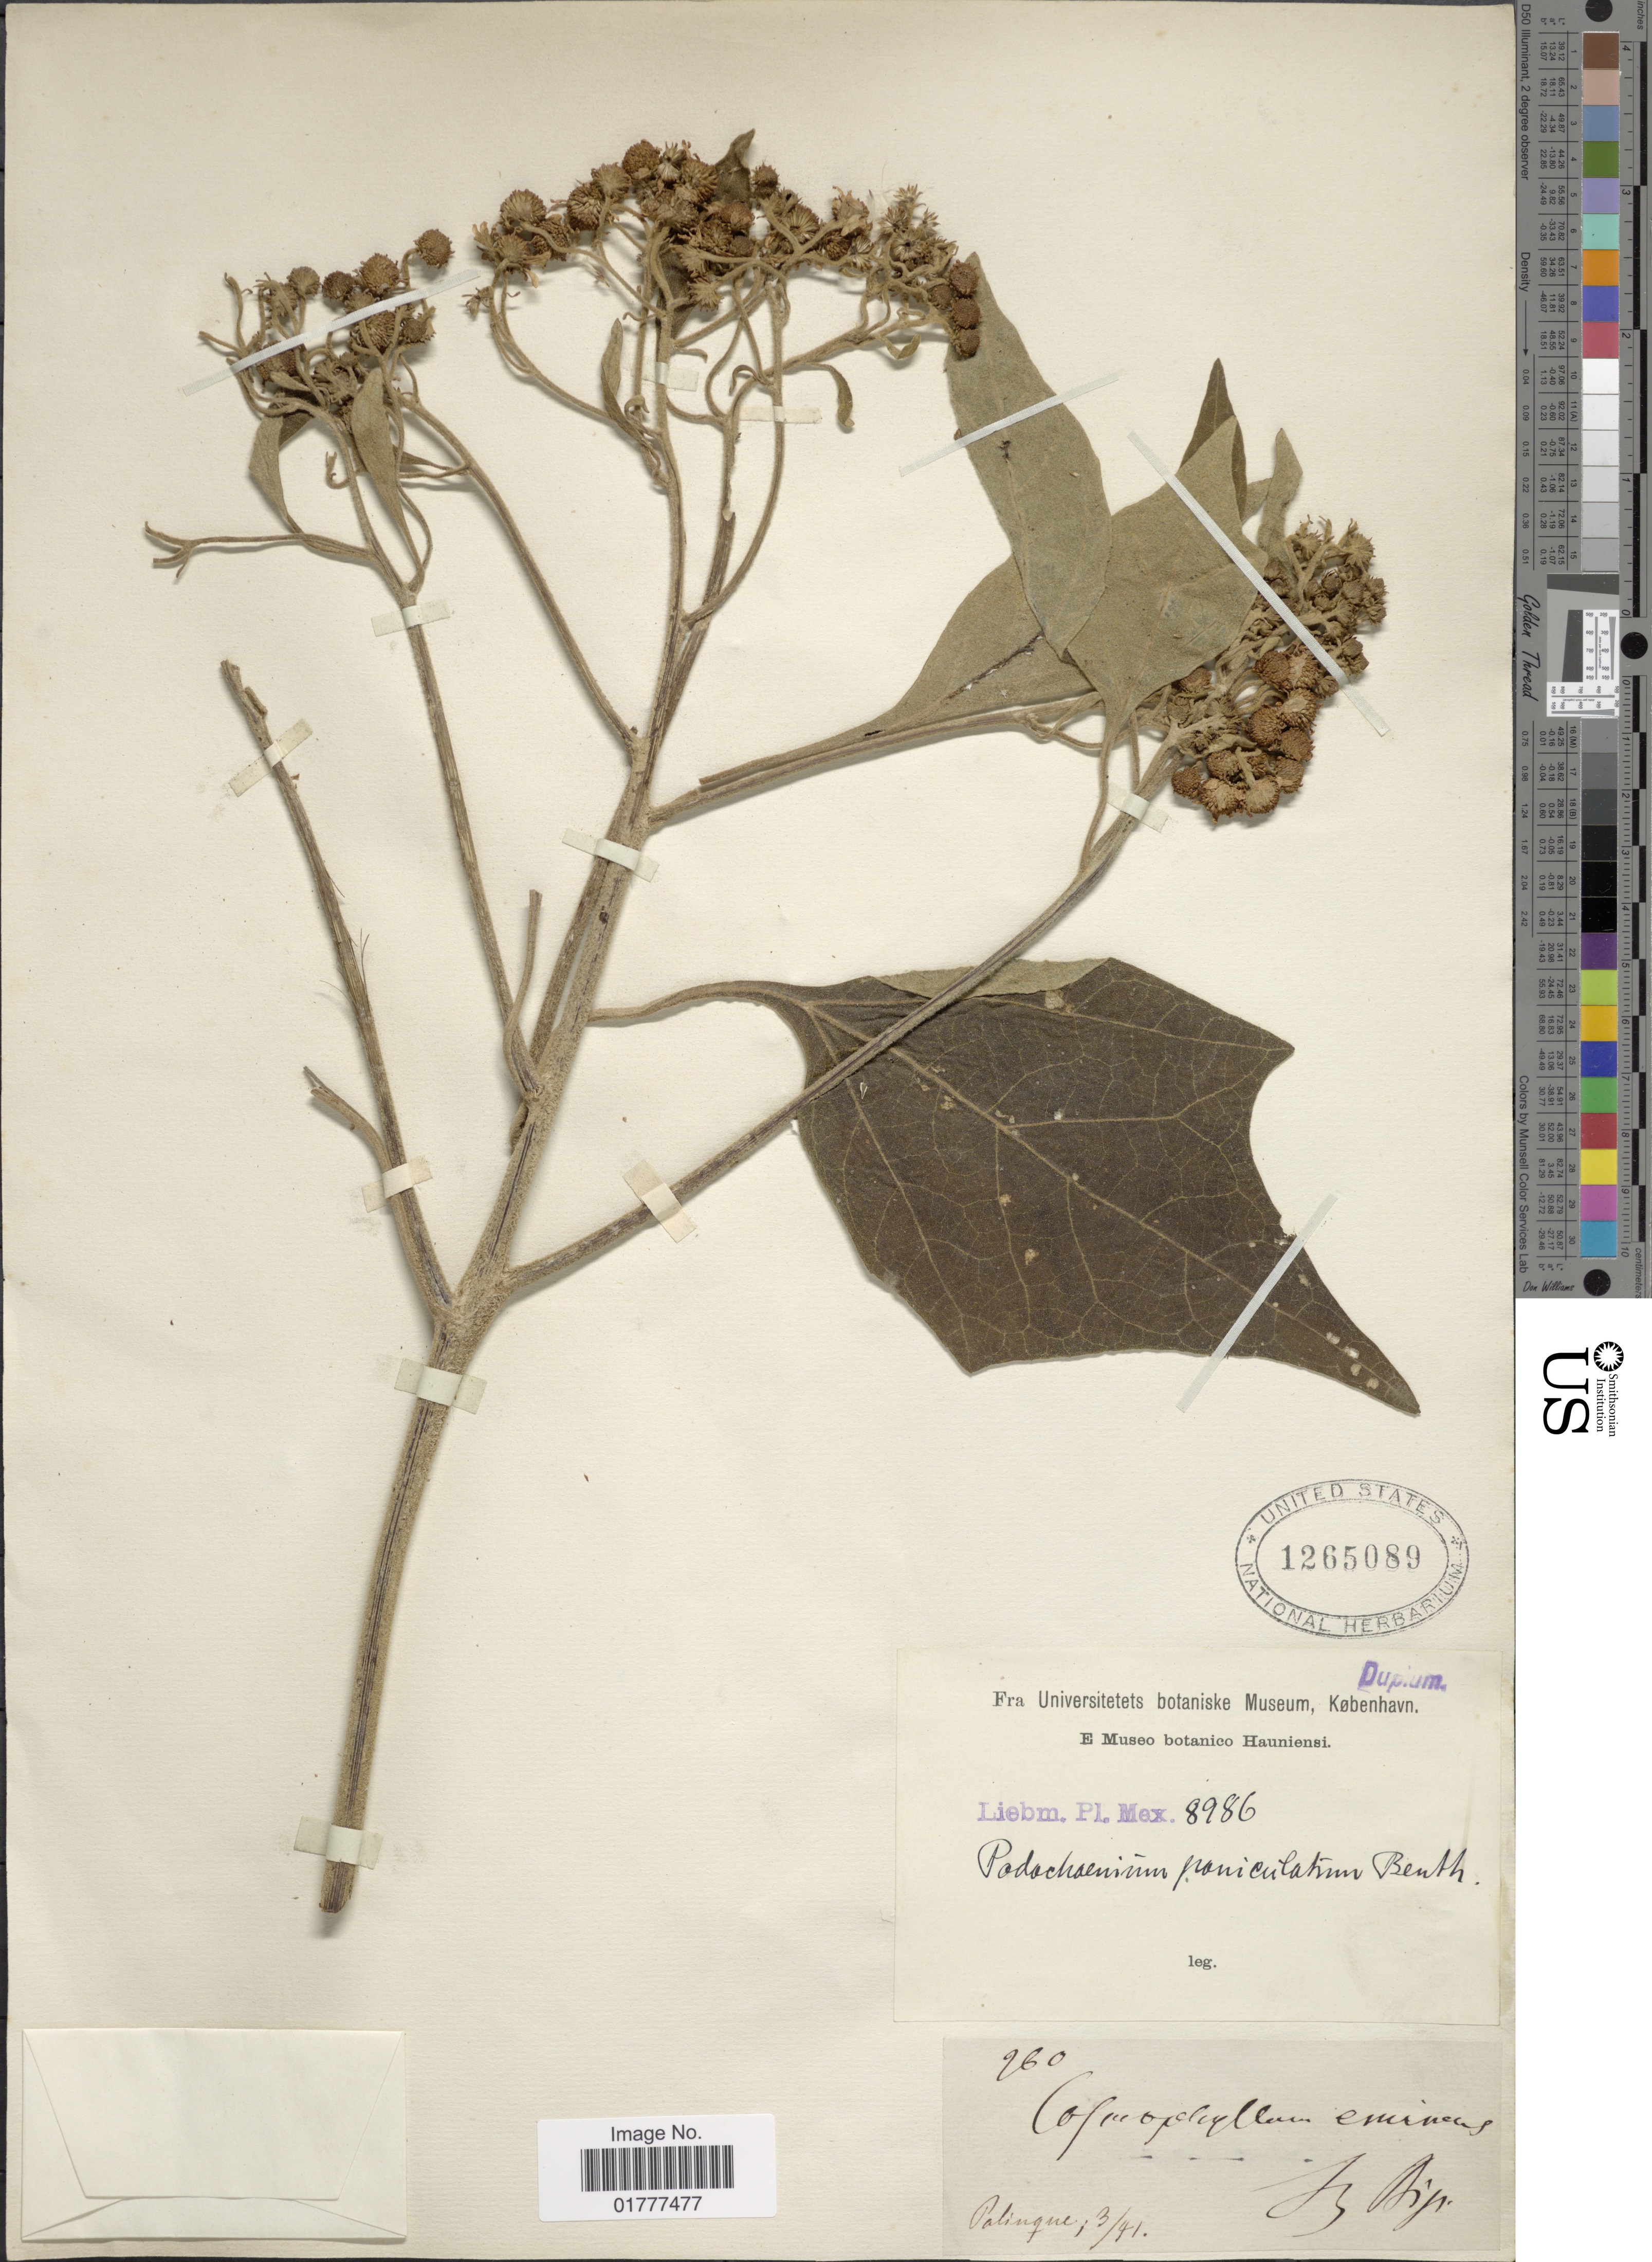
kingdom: Plantae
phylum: Tracheophyta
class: Magnoliopsida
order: Asterales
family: Asteraceae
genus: Podachaenium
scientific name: Podachaenium eminens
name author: (Lag.) Sch. Bip. ex Sch. Bip.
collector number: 260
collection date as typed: Transcribed d/m/y: /3/41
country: Mexico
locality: Palinque.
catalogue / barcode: US 1265089